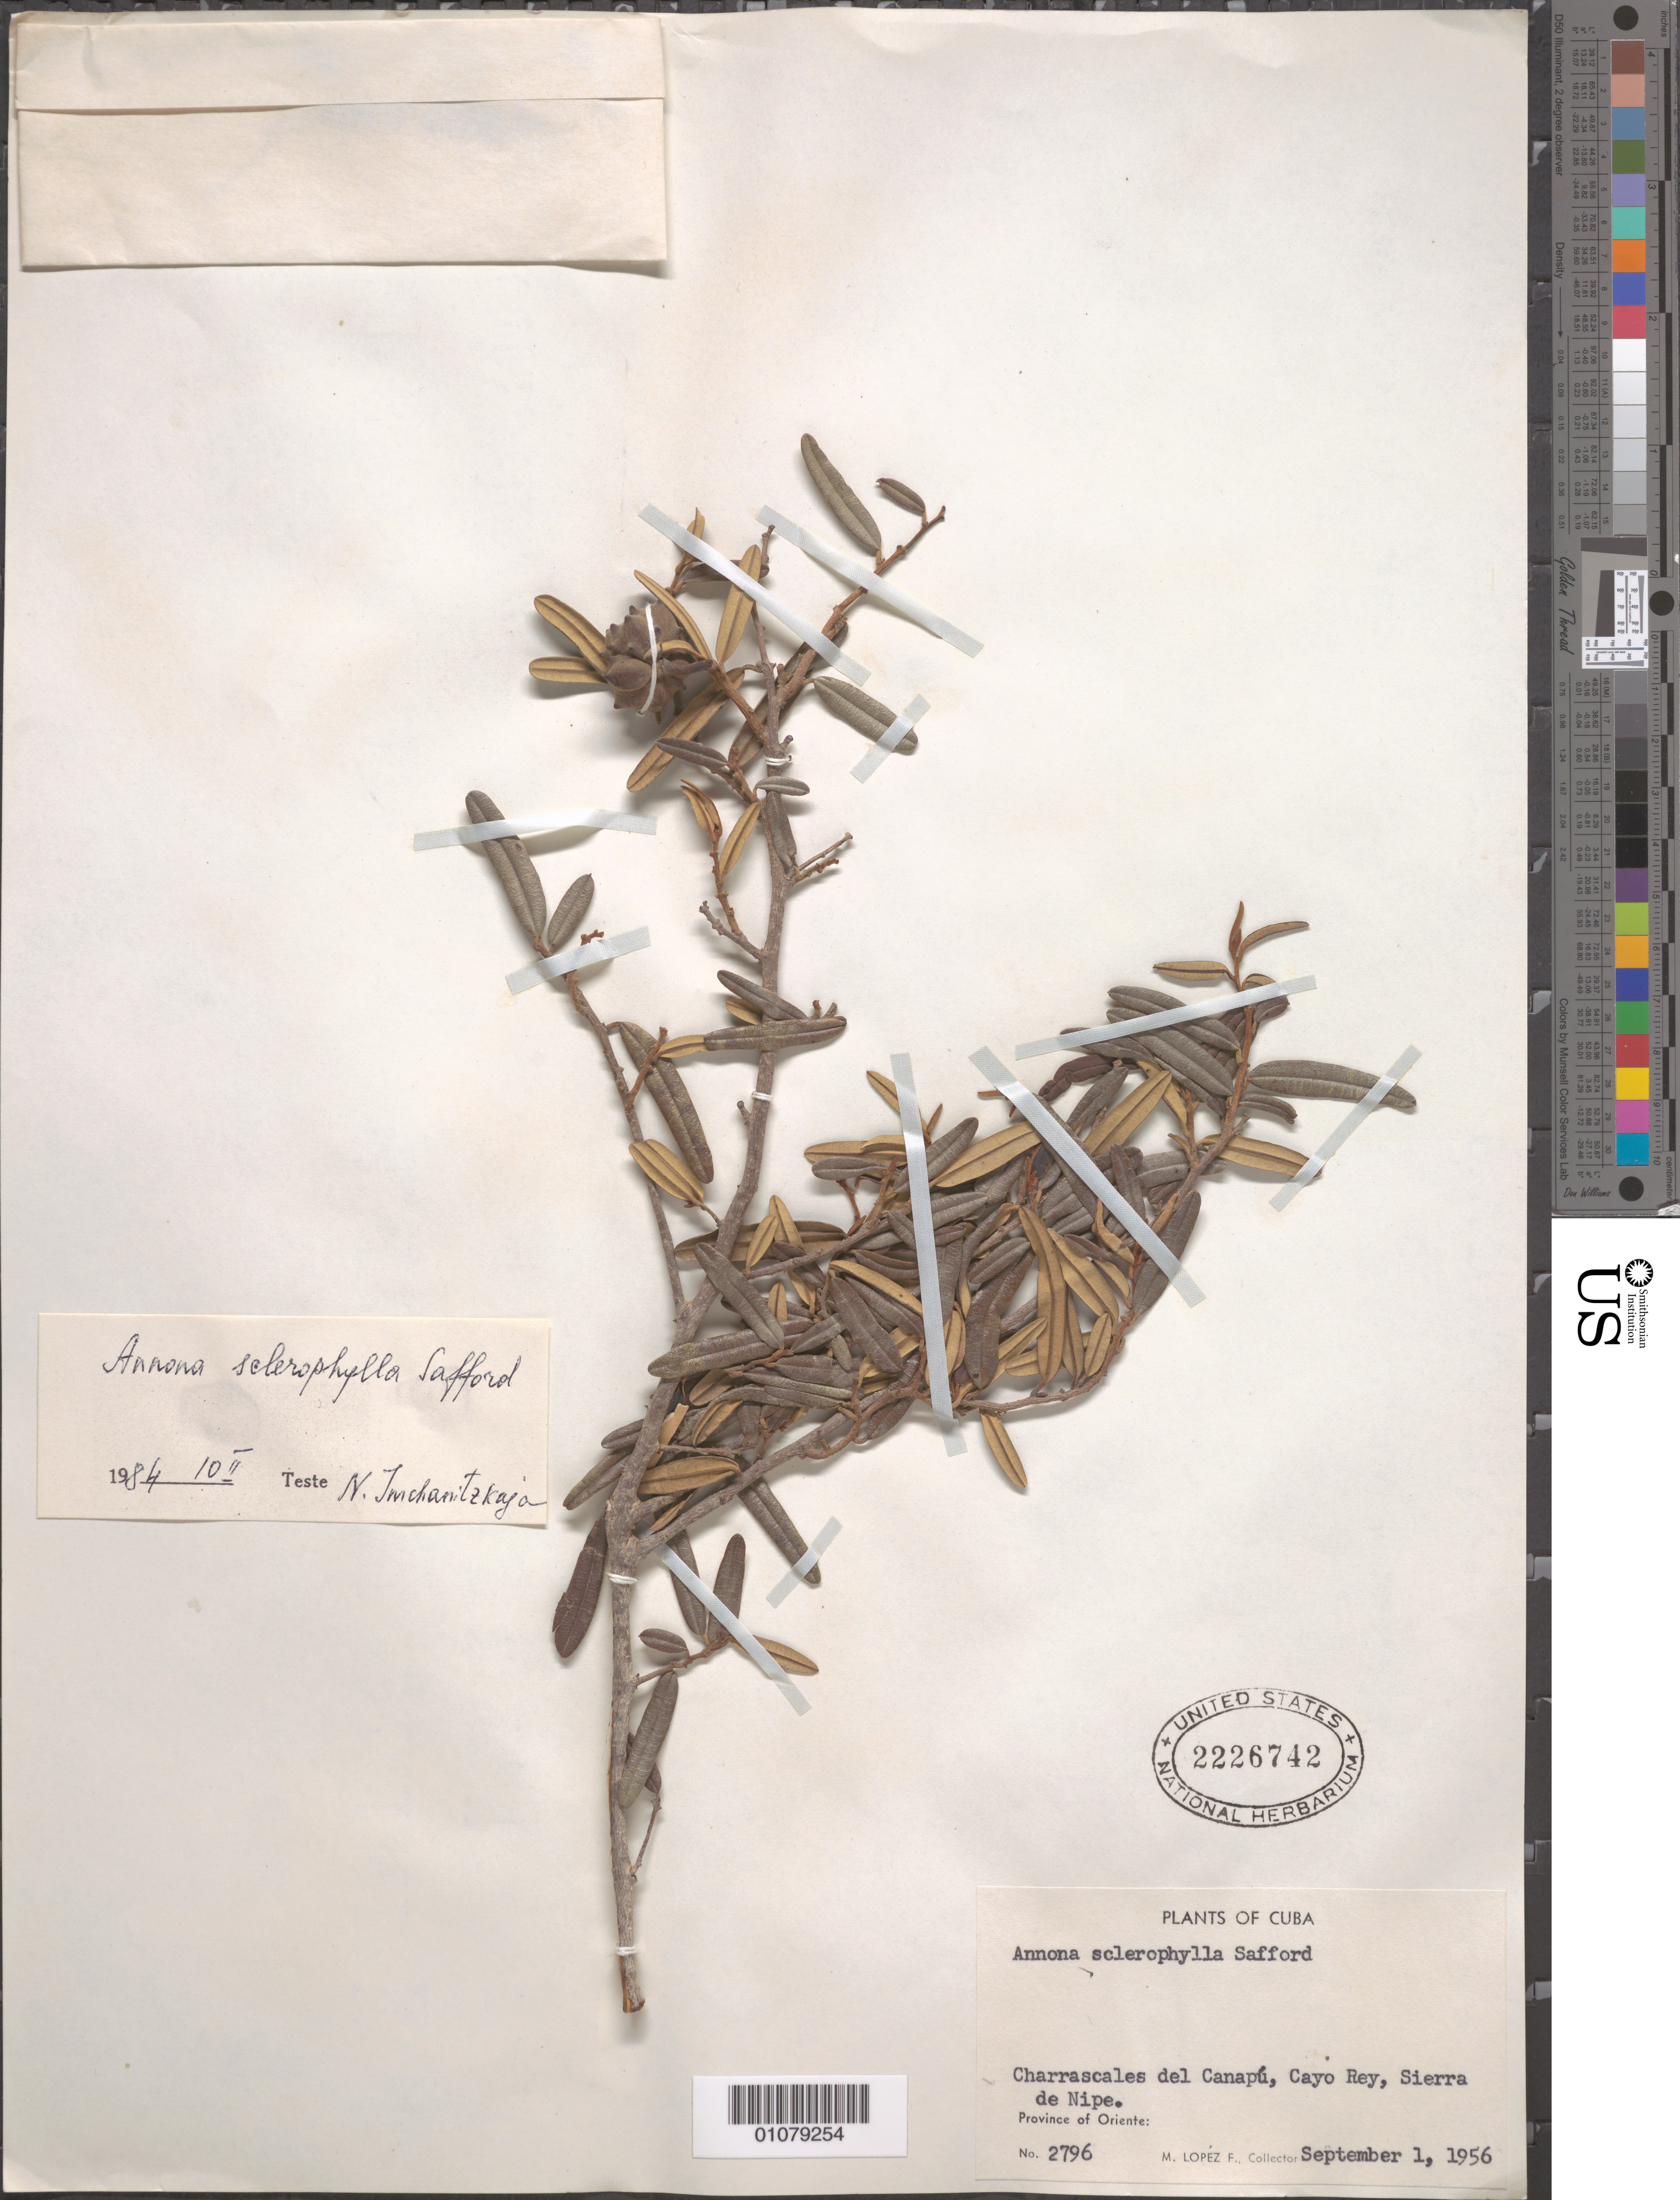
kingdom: Plantae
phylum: Tracheophyta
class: Magnoliopsida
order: Magnoliales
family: Annonaceae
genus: Annona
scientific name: Annona sclerophylla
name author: Saff.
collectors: M. López Figueiras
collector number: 2796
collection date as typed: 01 Sep 1956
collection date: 1956-09-01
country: Cuba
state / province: Santiago de Cuba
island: Cuba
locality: Charrascales del Canapu, Cayo Rey, Sierra de Nipe Province of Oriente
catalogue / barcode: US 2226742